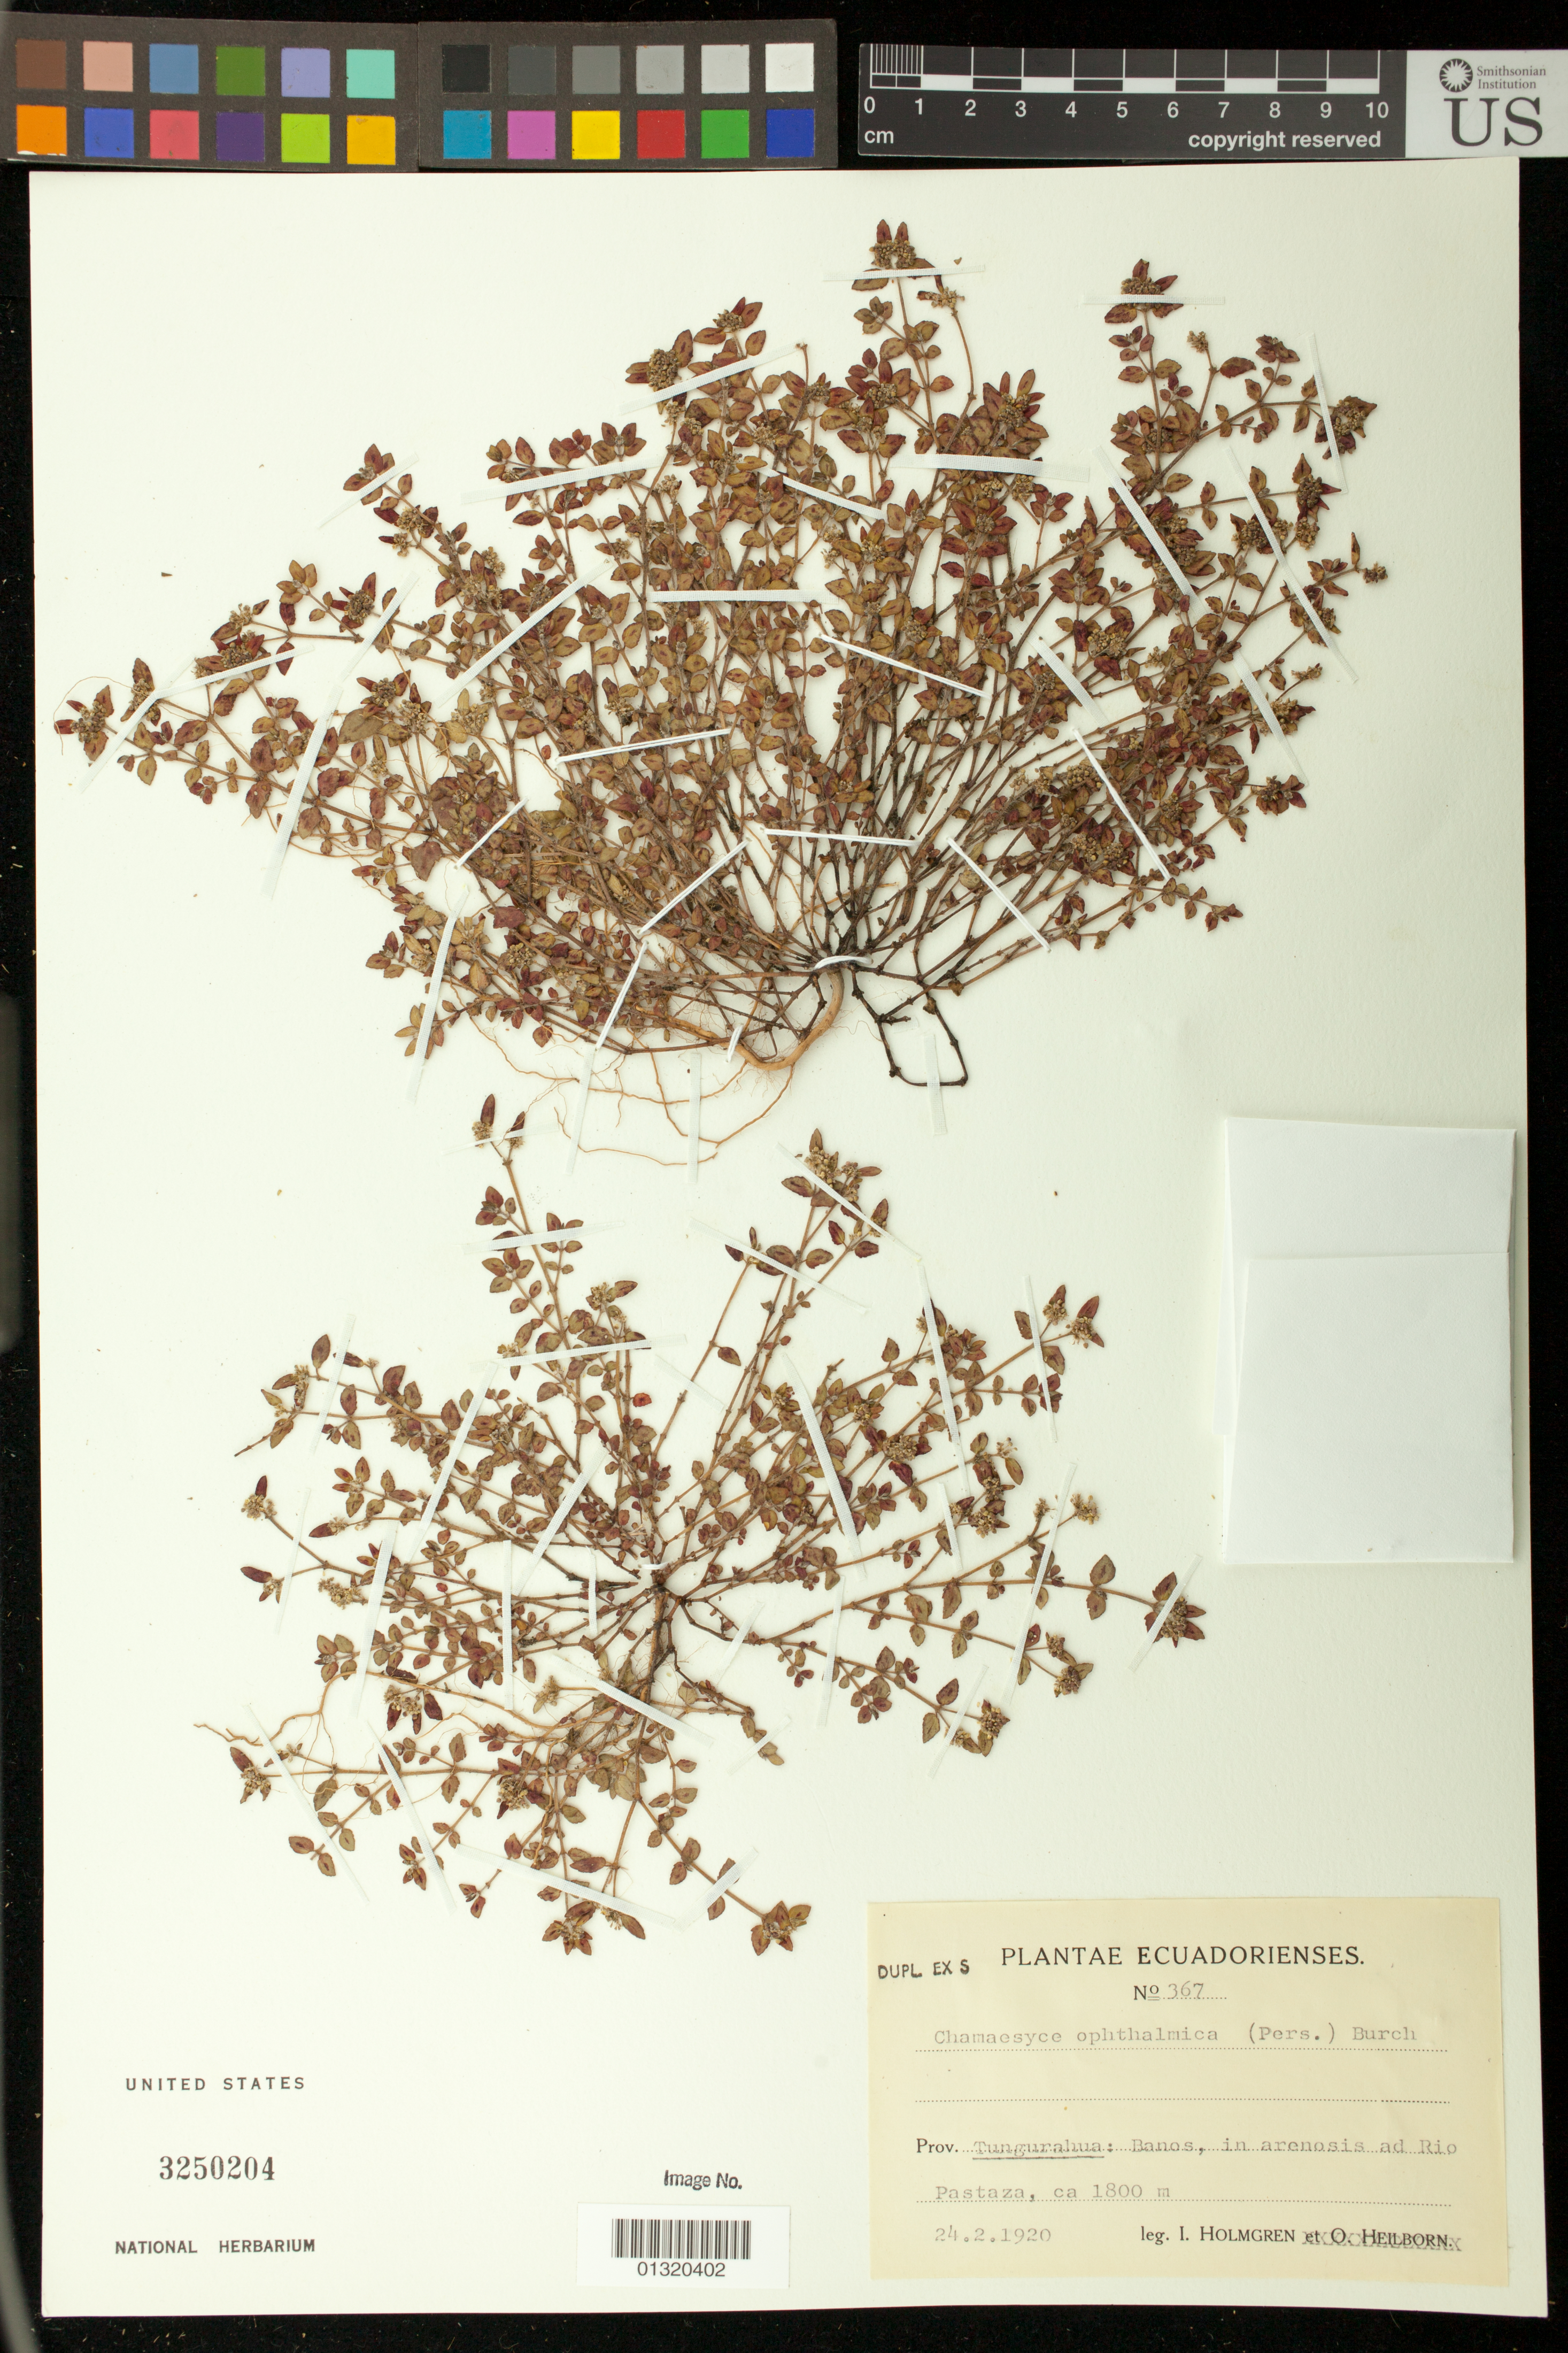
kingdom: Plantae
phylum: Tracheophyta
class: Magnoliopsida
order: Malpighiales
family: Euphorbiaceae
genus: Euphorbia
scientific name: Euphorbia ophthalmica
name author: Pers.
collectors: I. Holmgren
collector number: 367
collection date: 1920-02-24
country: Ecuador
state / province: Tungurahua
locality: Banos, Rio Pastaza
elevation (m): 1800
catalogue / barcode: US 3250204